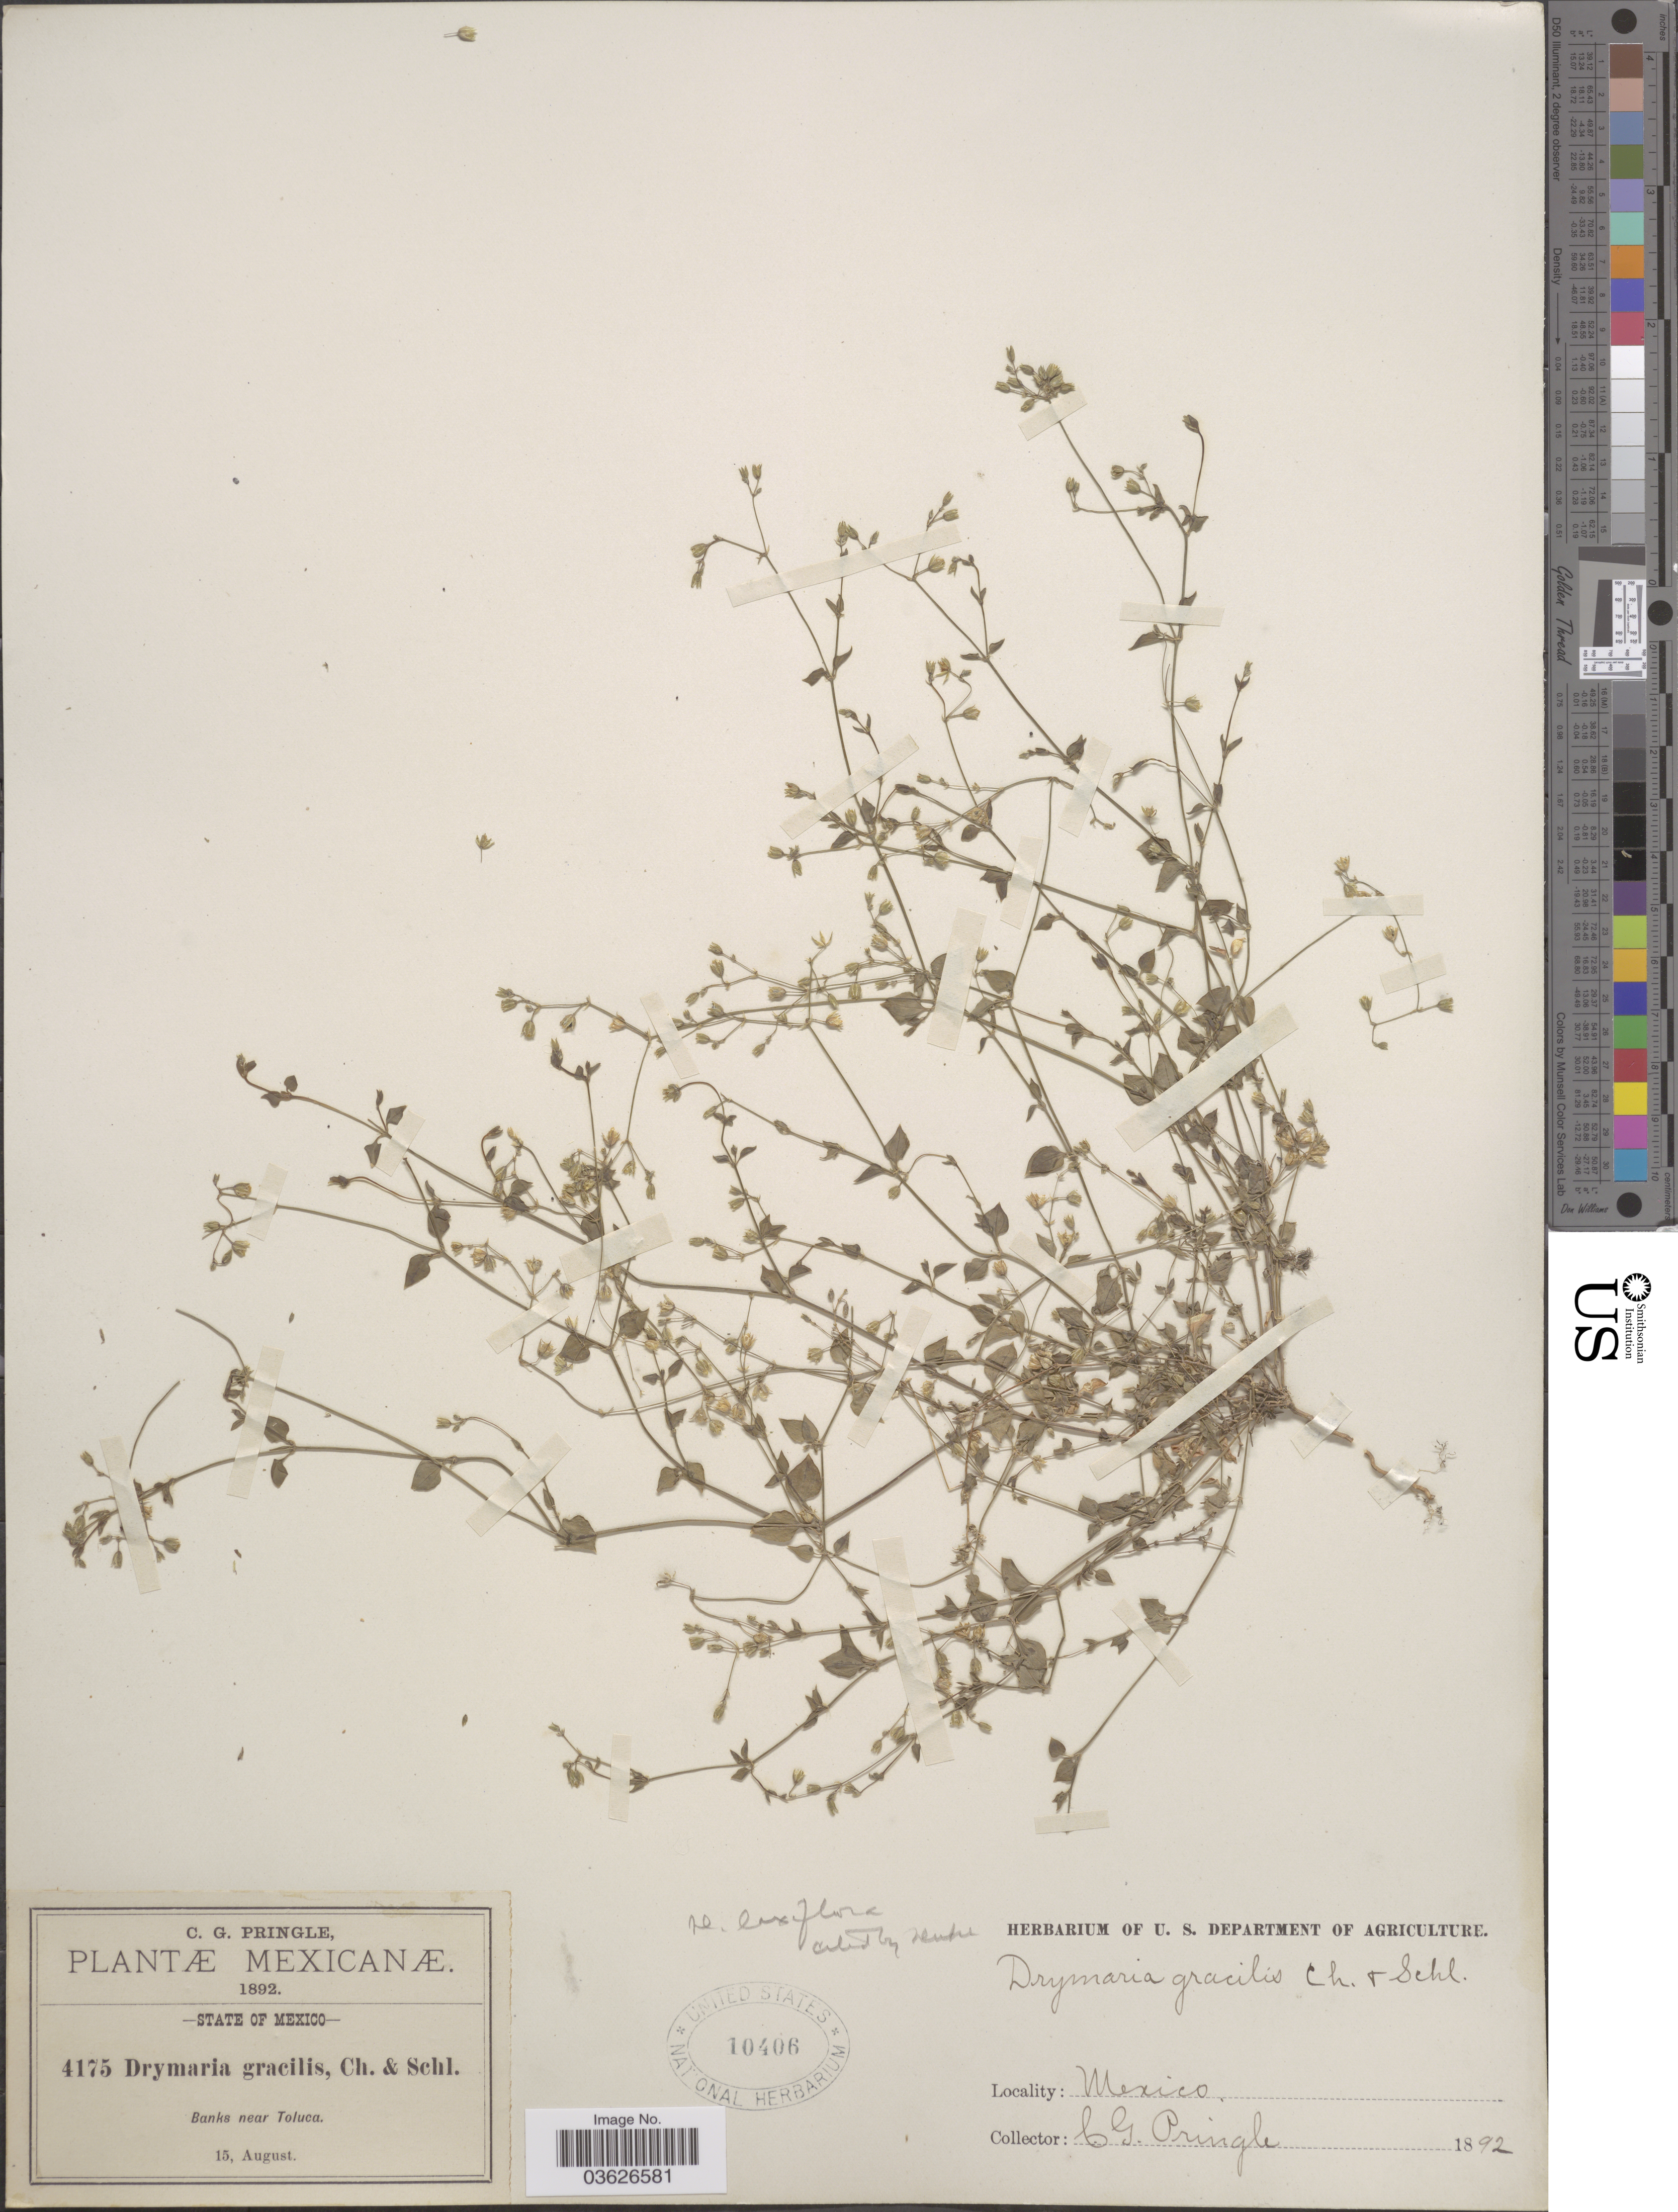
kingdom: Plantae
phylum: Tracheophyta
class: Magnoliopsida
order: Caryophyllales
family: Caryophyllaceae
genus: Drymaria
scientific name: Drymaria laxiflora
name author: Benth.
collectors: C. G. Pringle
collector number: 4175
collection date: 1892-08-15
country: Mexico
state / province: México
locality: Banks near Toluca.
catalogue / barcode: US 10406